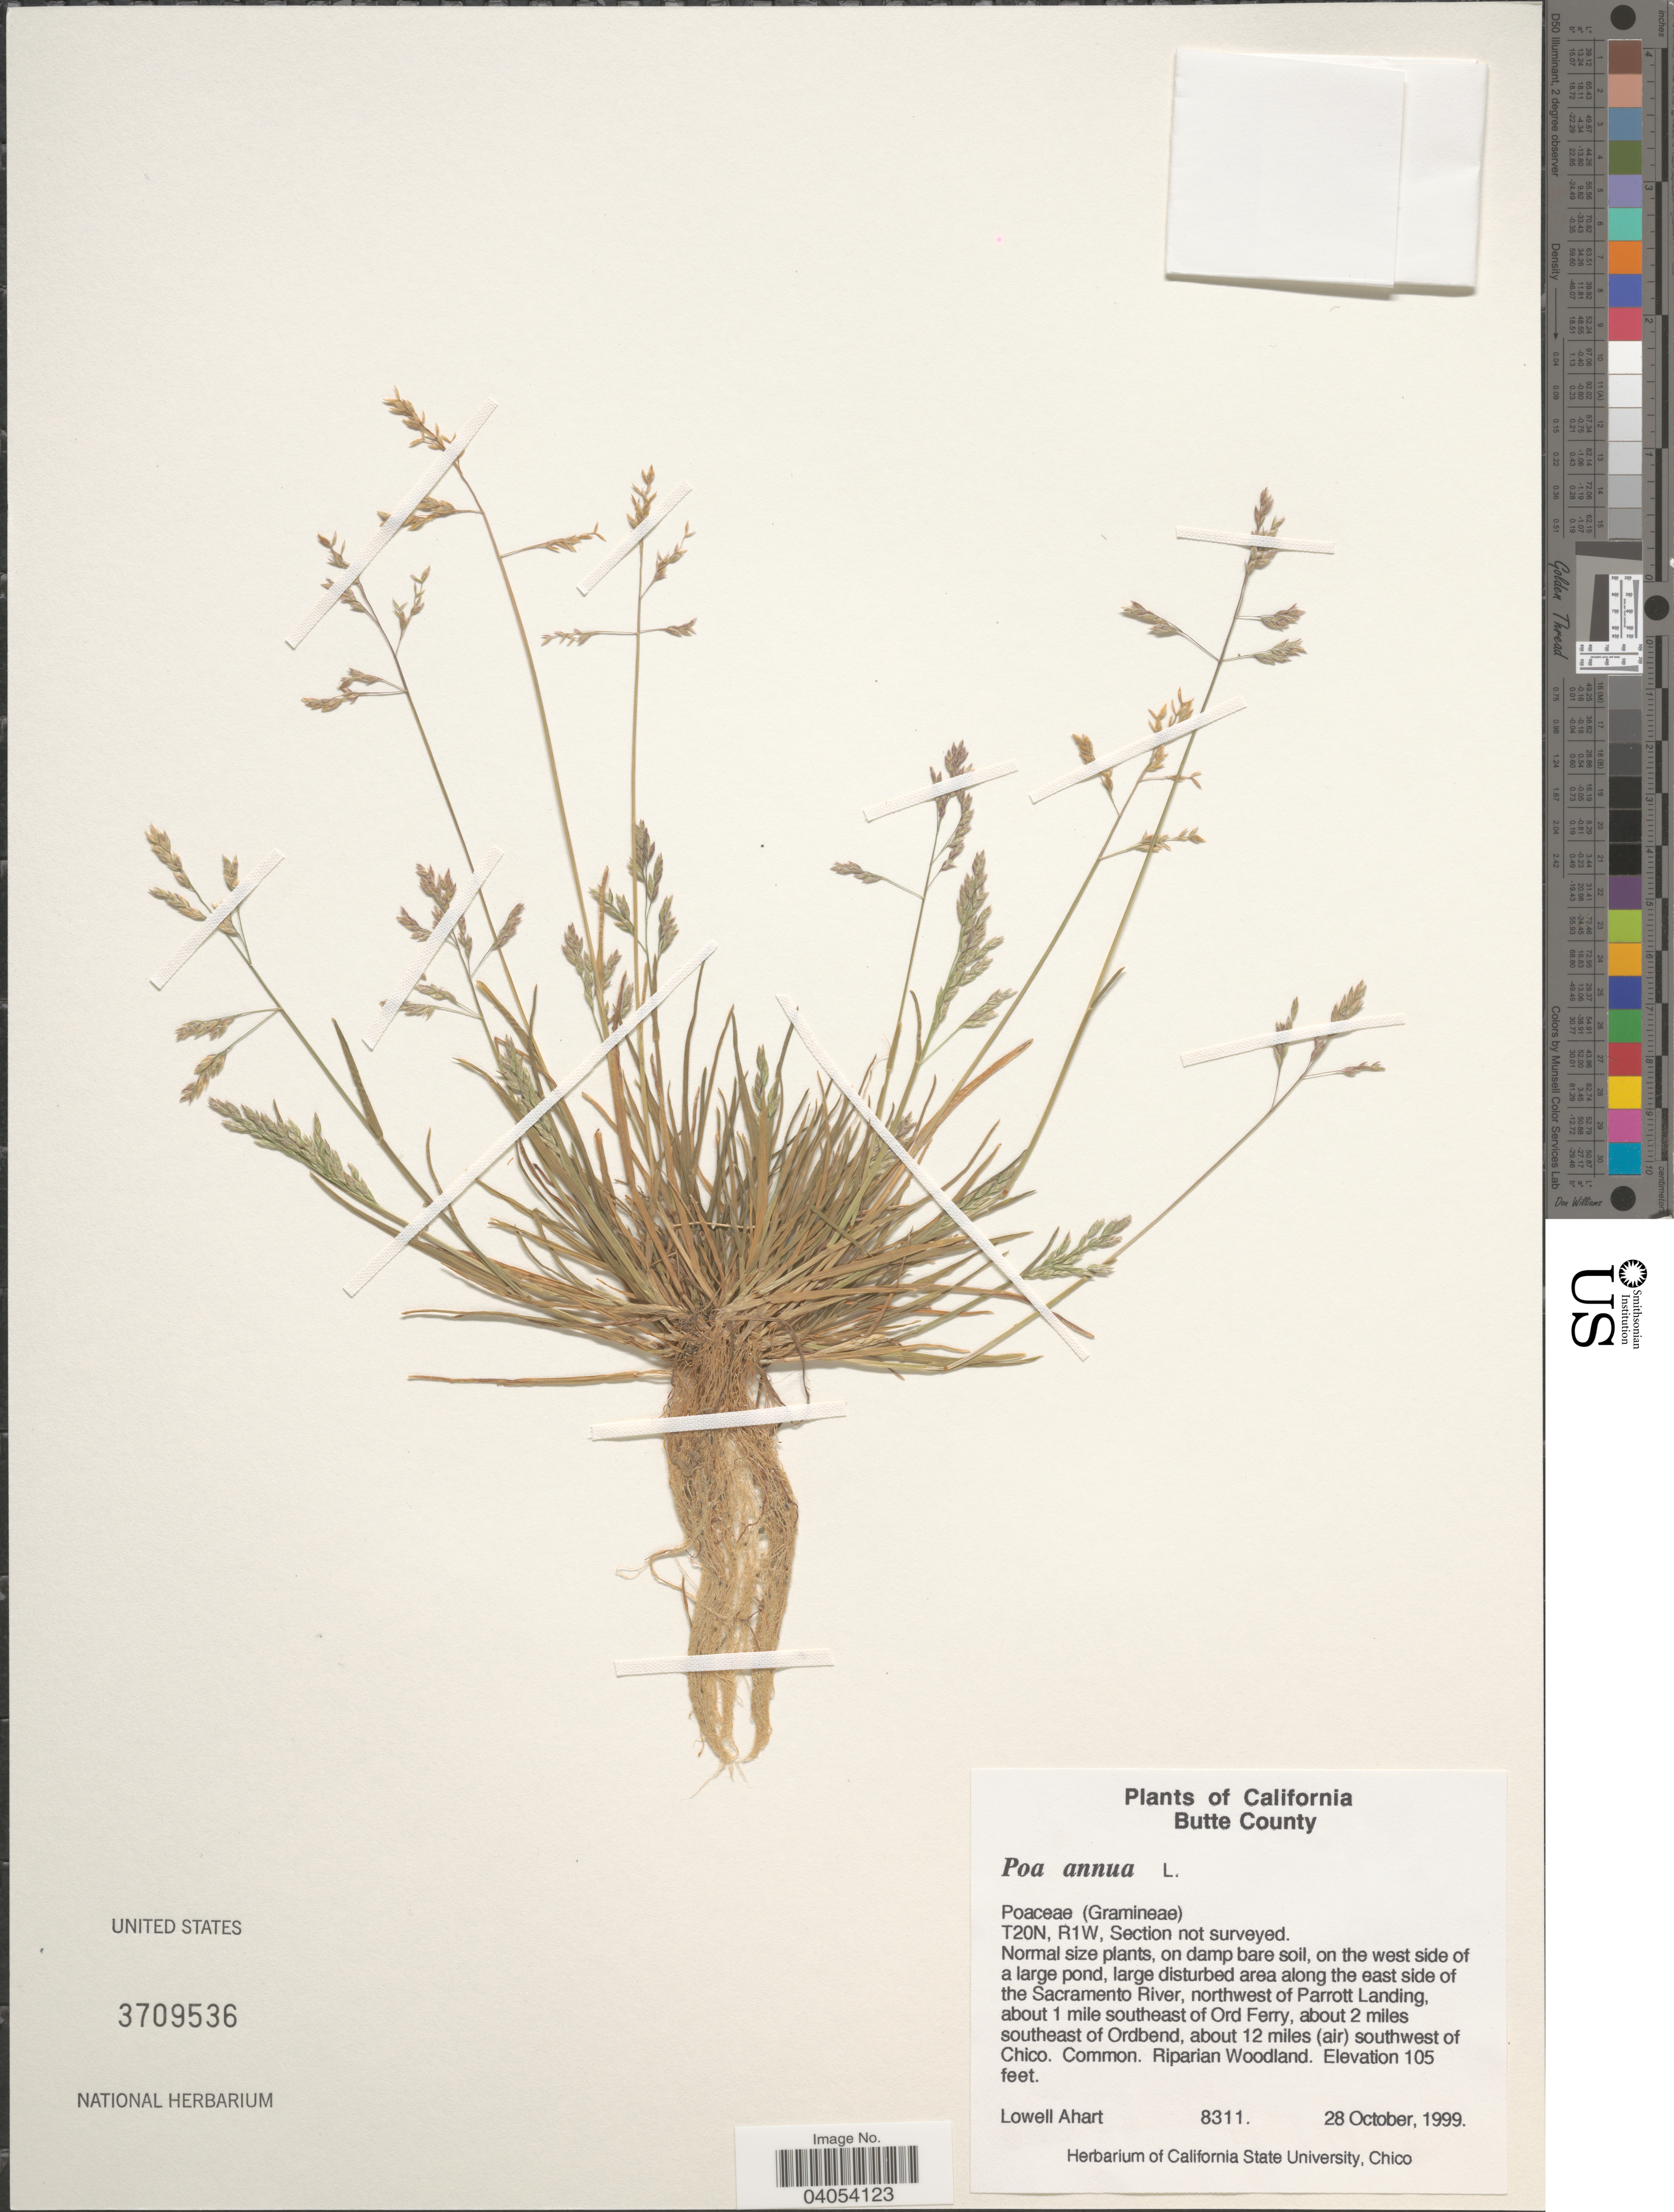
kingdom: Plantae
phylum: Tracheophyta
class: Liliopsida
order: Poales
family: Poaceae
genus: Poa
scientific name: Poa annua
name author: L.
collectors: L. Ahart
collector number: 8311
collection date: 1999-10-28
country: United States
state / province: California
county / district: Butte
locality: Butte County. T20N, R1W, Section north surveyed. On the west side of a large pond, large disturbed area along the east side of the Sacramento River, northwest of Parrott Landing, about 1 mile southeast of Ord Ferry, about 2 miles southeast of Ordbend, about 12 miles (air) southwest of Chico. Riparian Woodland.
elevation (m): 32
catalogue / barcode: US 3709536